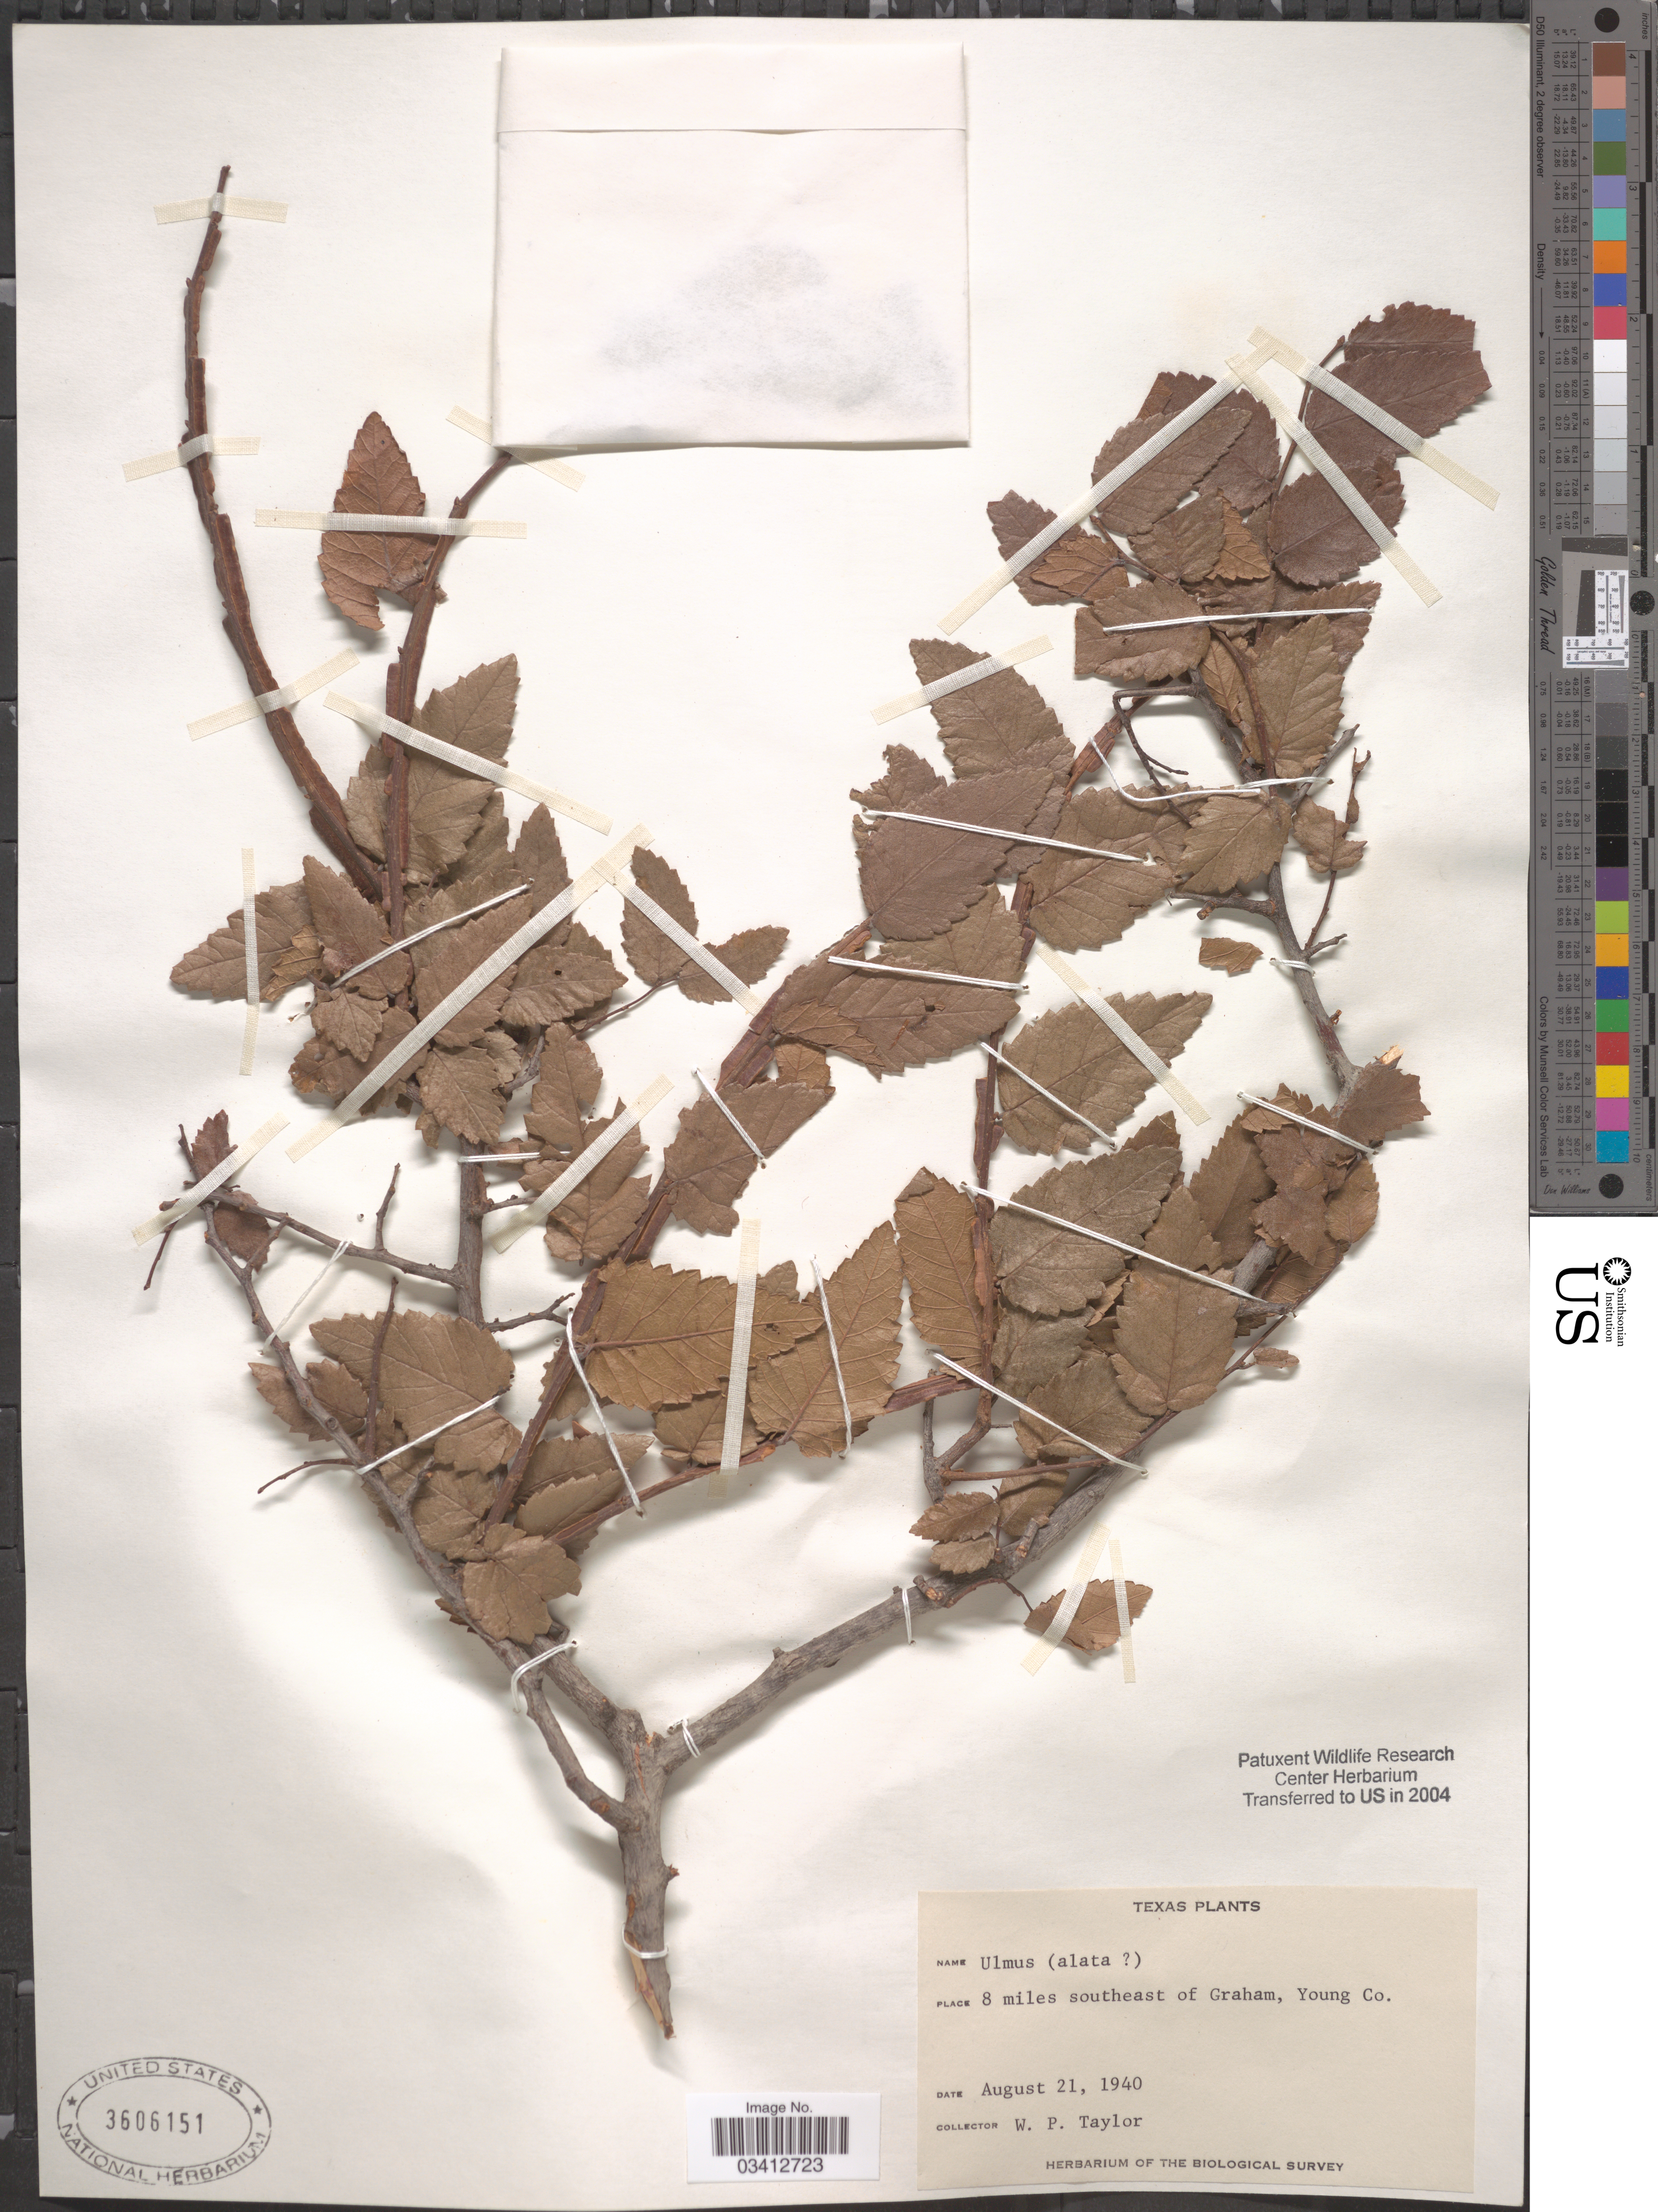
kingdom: Plantae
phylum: Tracheophyta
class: Magnoliopsida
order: Rosales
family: Ulmaceae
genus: Ulmus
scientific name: Ulmus alata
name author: Michx.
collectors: W. P. Taylor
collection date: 1940-08-21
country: United States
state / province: Texas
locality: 8 miles southeast of Graham, Young Co.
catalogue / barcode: US 3606151